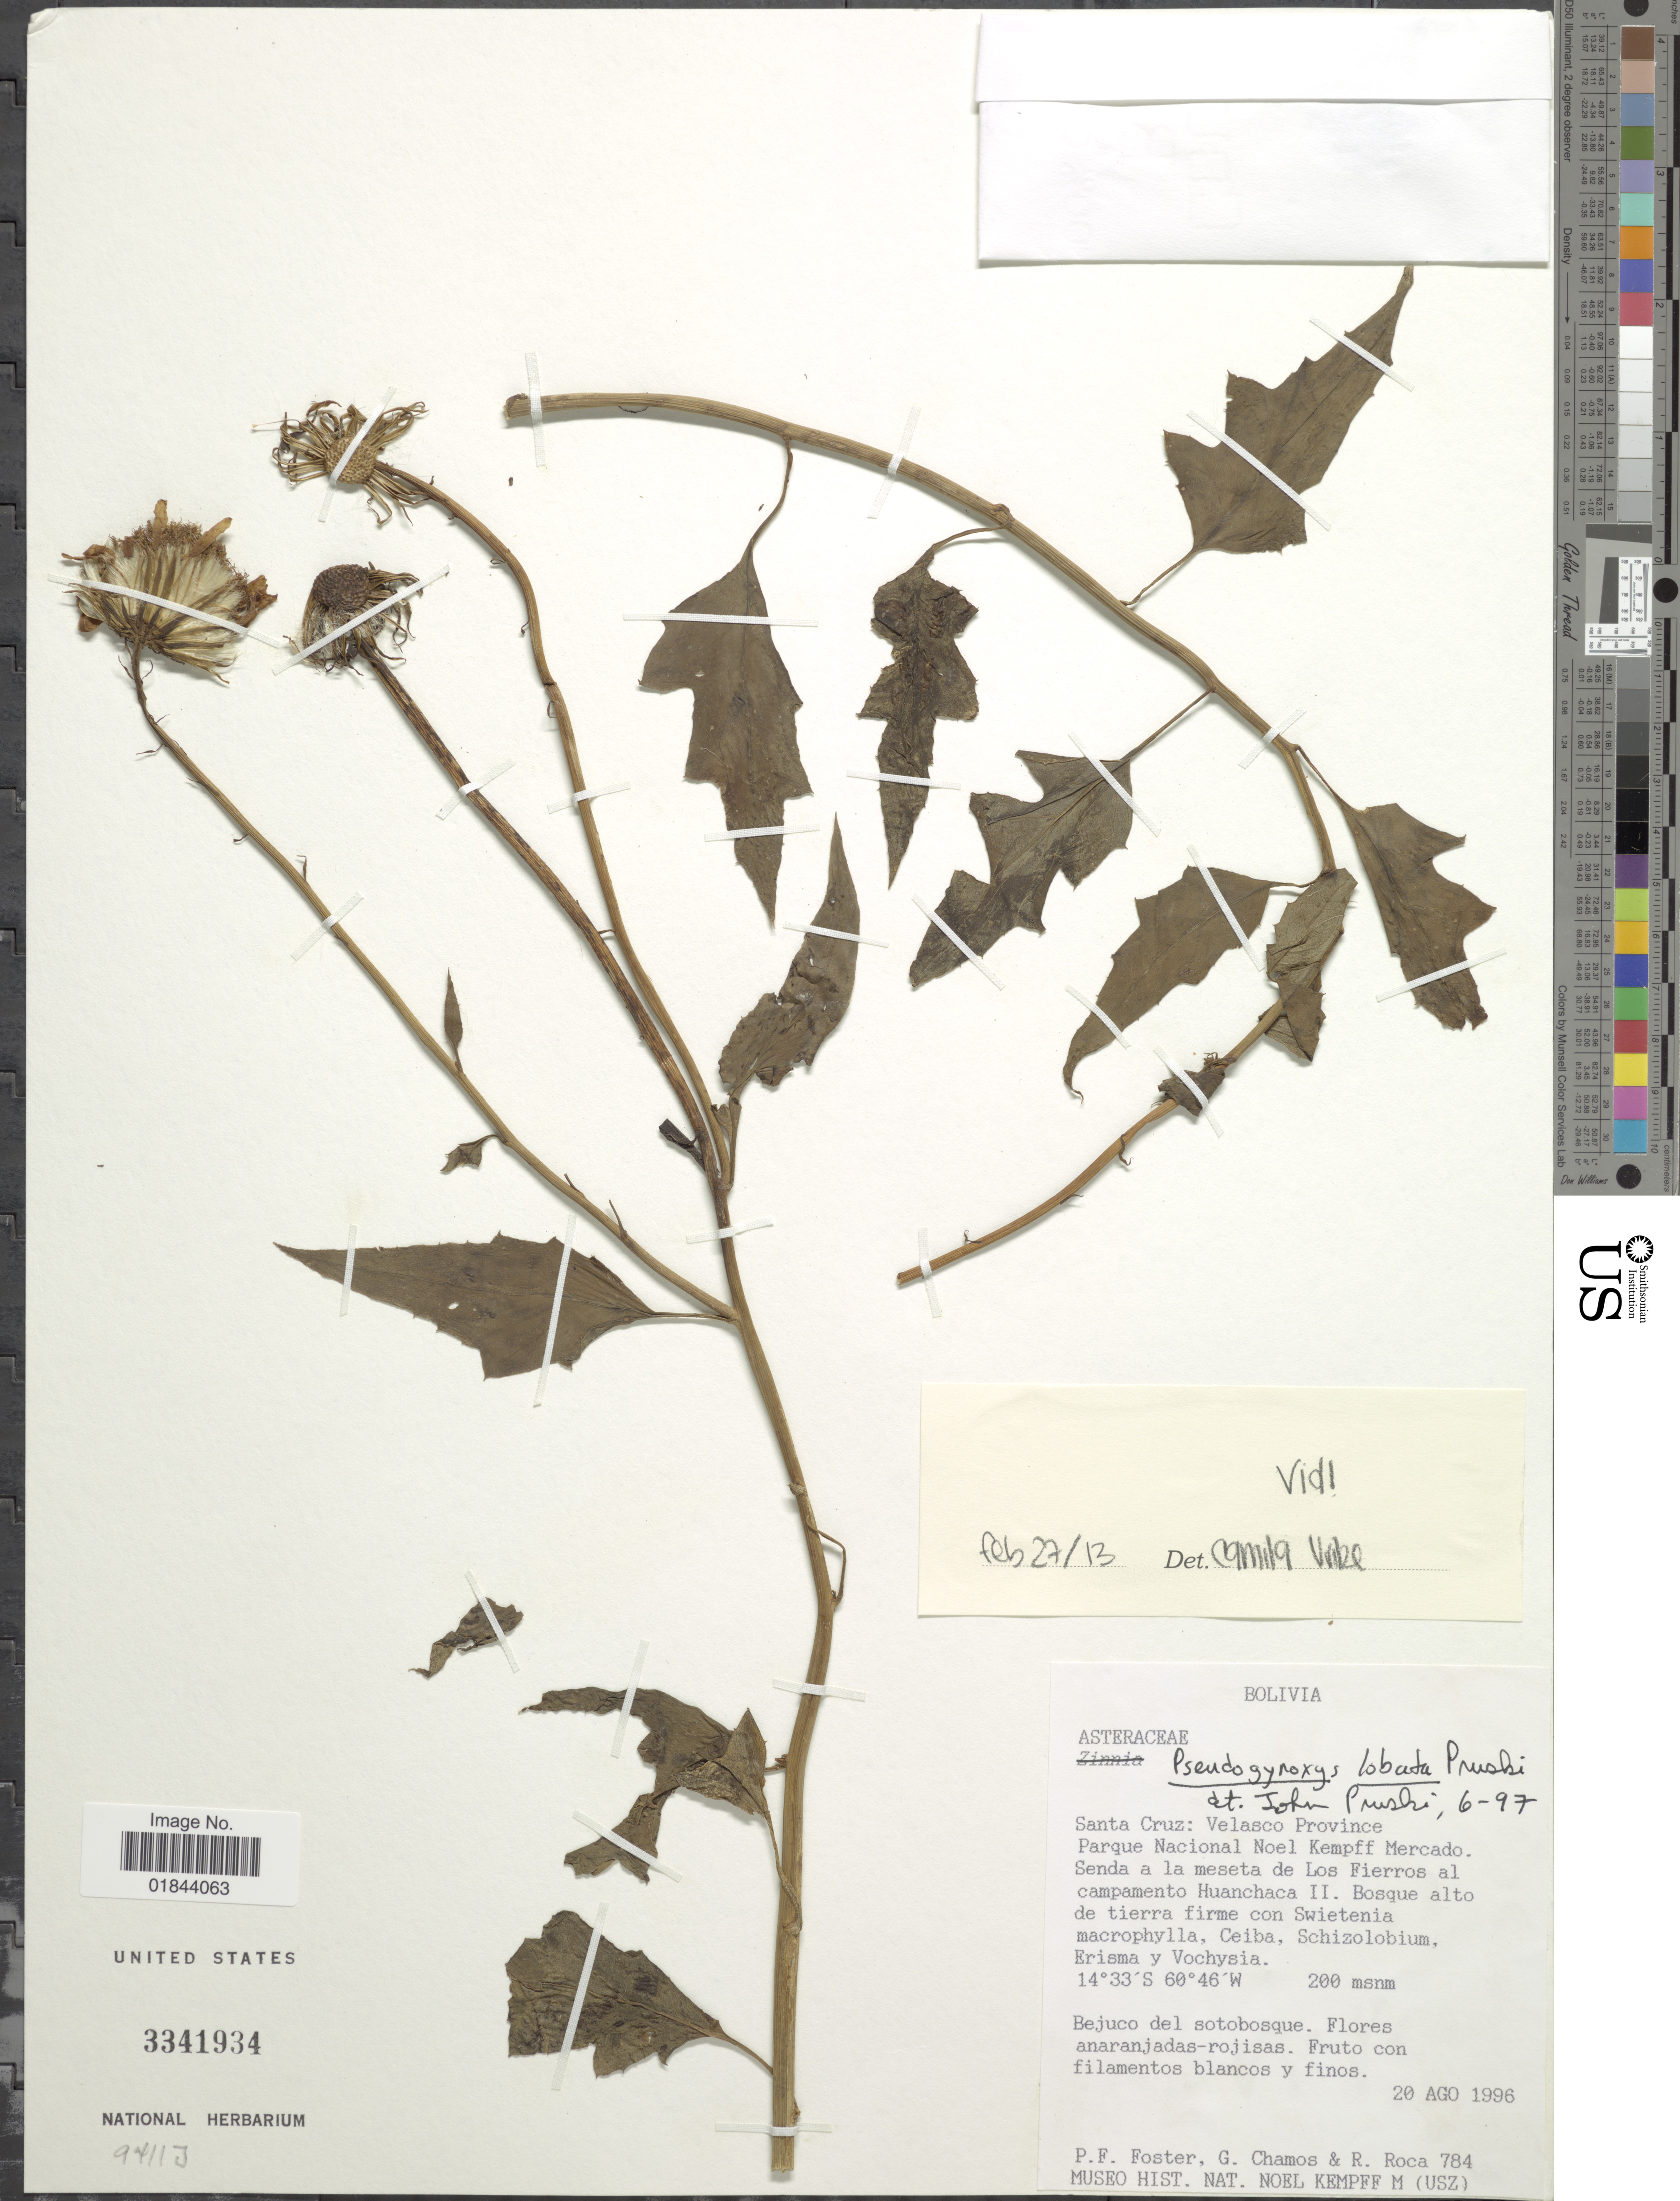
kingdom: Plantae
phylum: Tracheophyta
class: Magnoliopsida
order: Asterales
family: Asteraceae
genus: Pseudogynoxys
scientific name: Pseudogynoxys lobata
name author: Pruski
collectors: P. Foster, G. Chamos & R. Roca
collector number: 784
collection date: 1996-08-20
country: Bolivia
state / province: Santa Cruz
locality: Velasco Province Parque Nacional Noel Kempff Mercado. Senda a la meseta de Los Fierros al campamento Huanchaca II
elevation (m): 200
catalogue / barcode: US 3341934